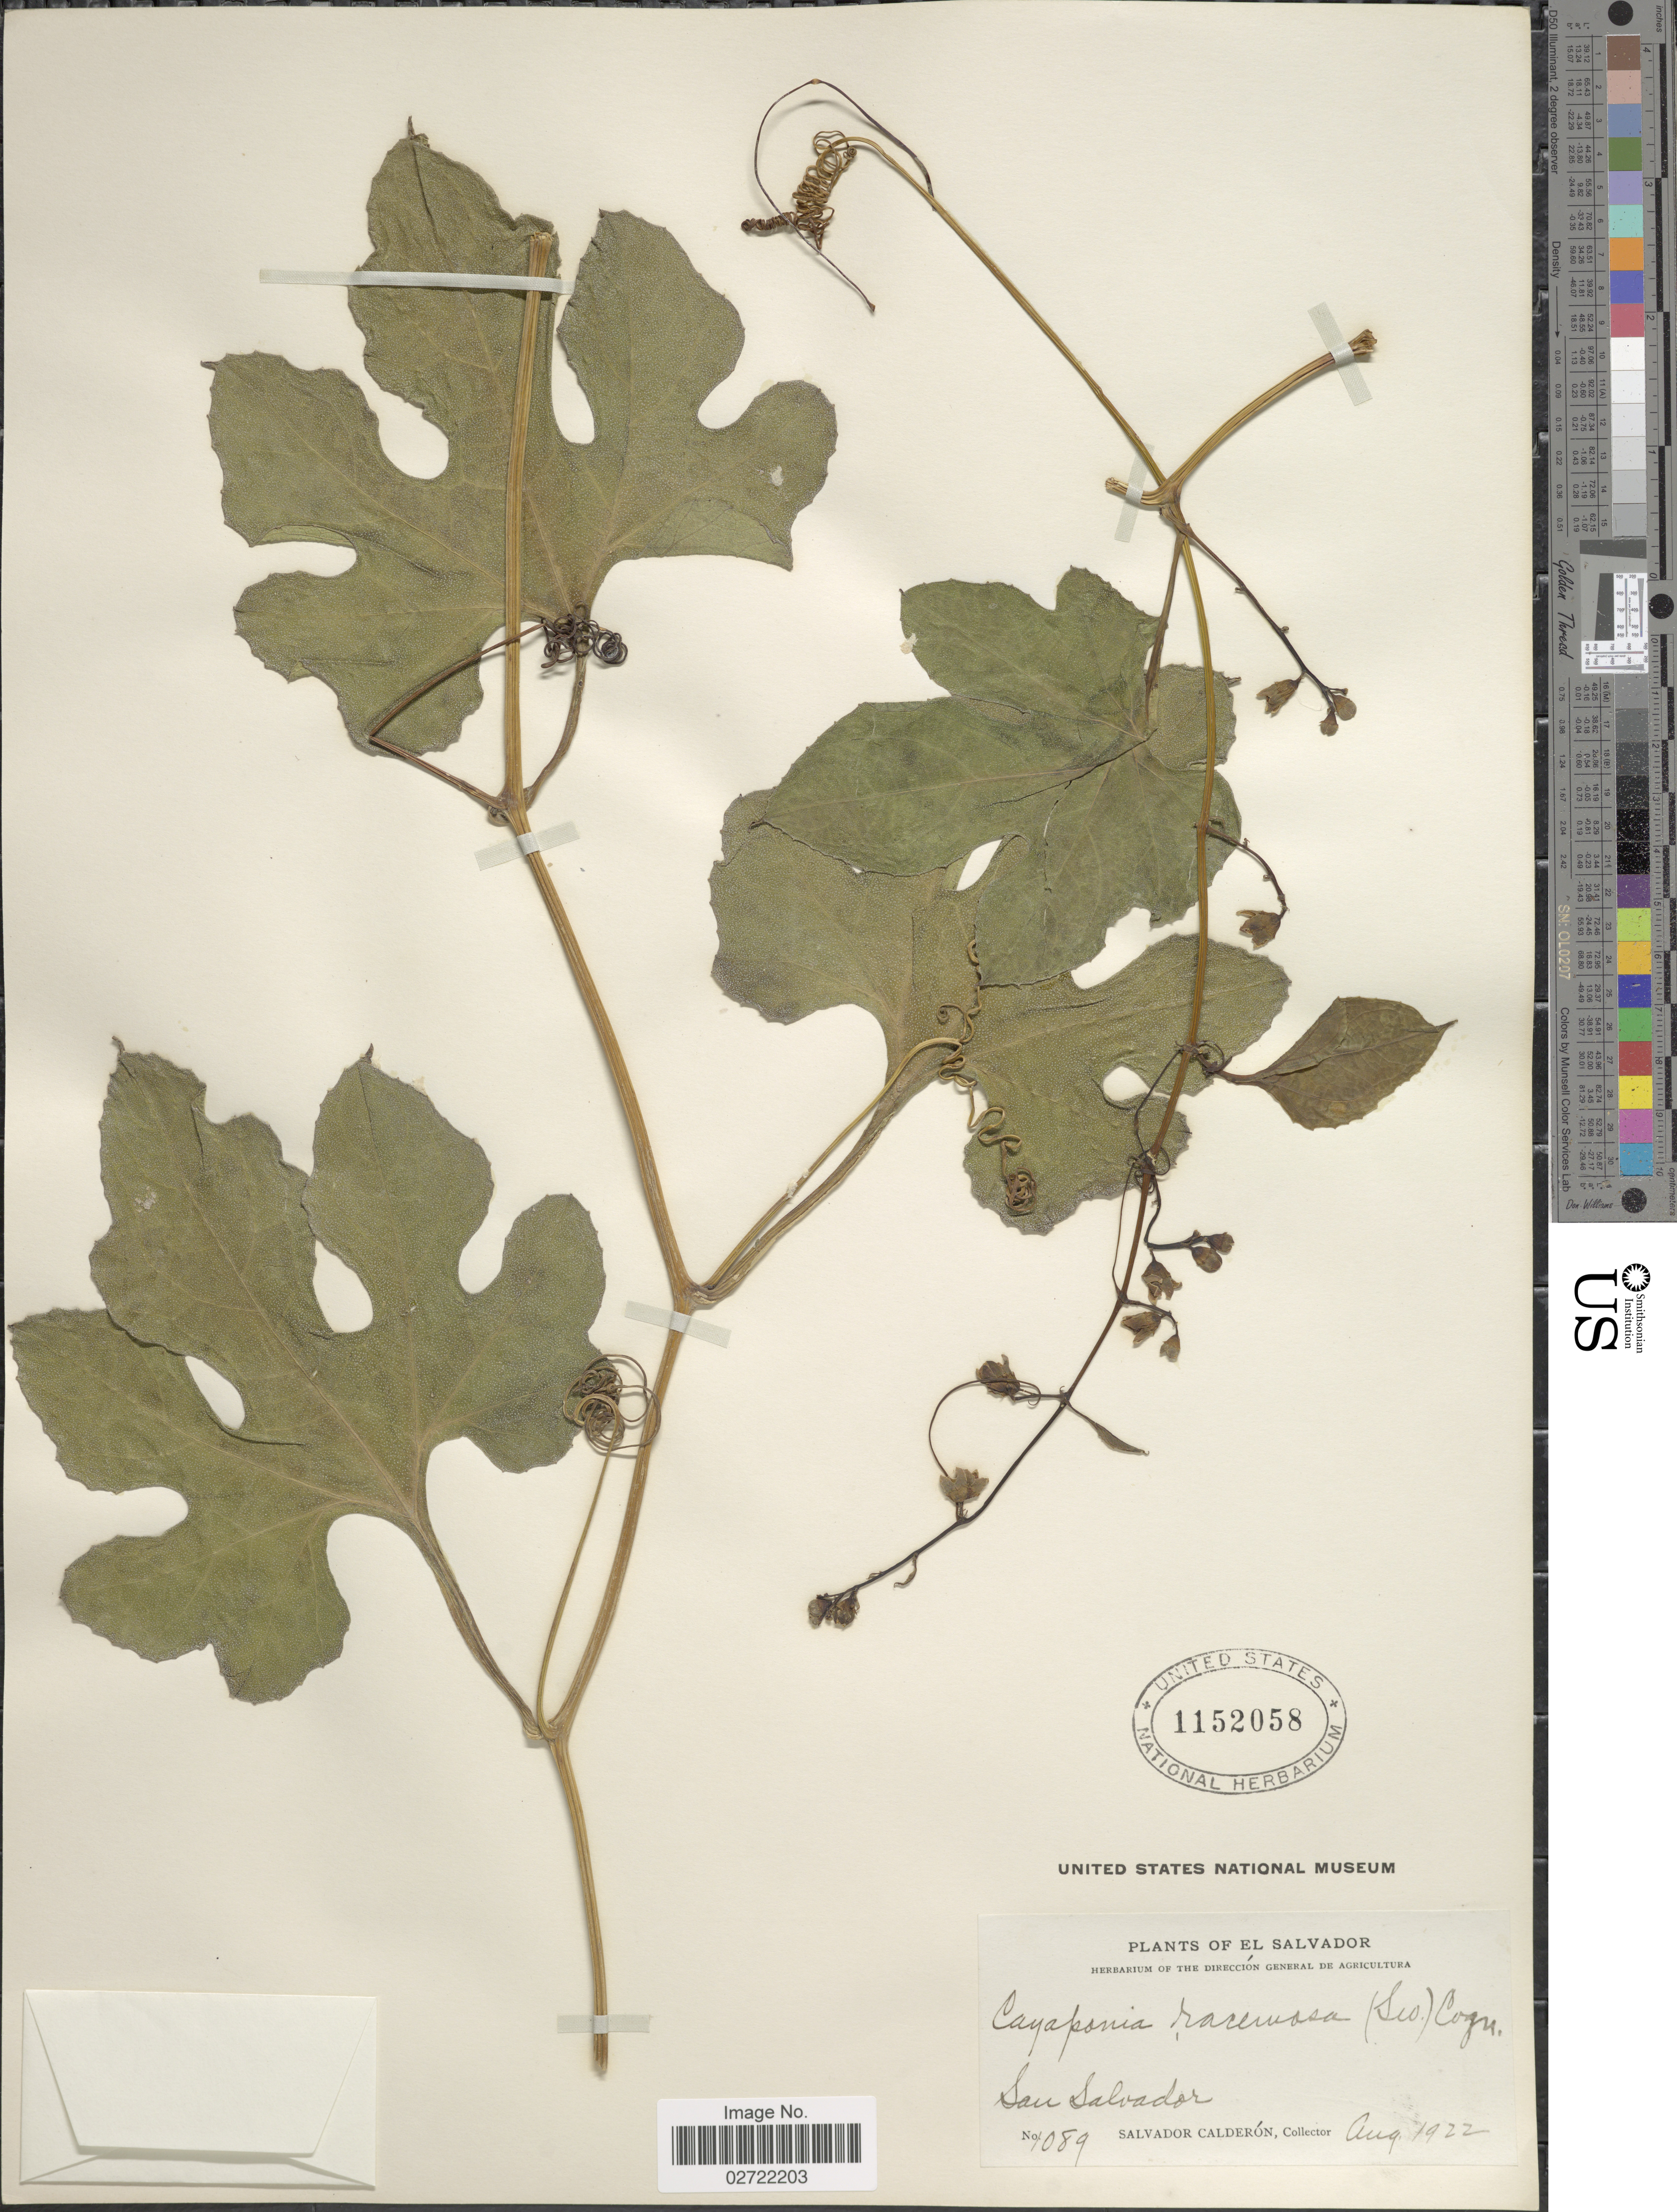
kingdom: Plantae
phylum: Tracheophyta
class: Magnoliopsida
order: Cucurbitales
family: Cucurbitaceae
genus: Cayaponia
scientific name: Cayaponia racemosa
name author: (Mill.) Cogn.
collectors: S. Calderón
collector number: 1089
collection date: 1922-08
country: El Salvador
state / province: San Salvador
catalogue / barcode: US 1152058